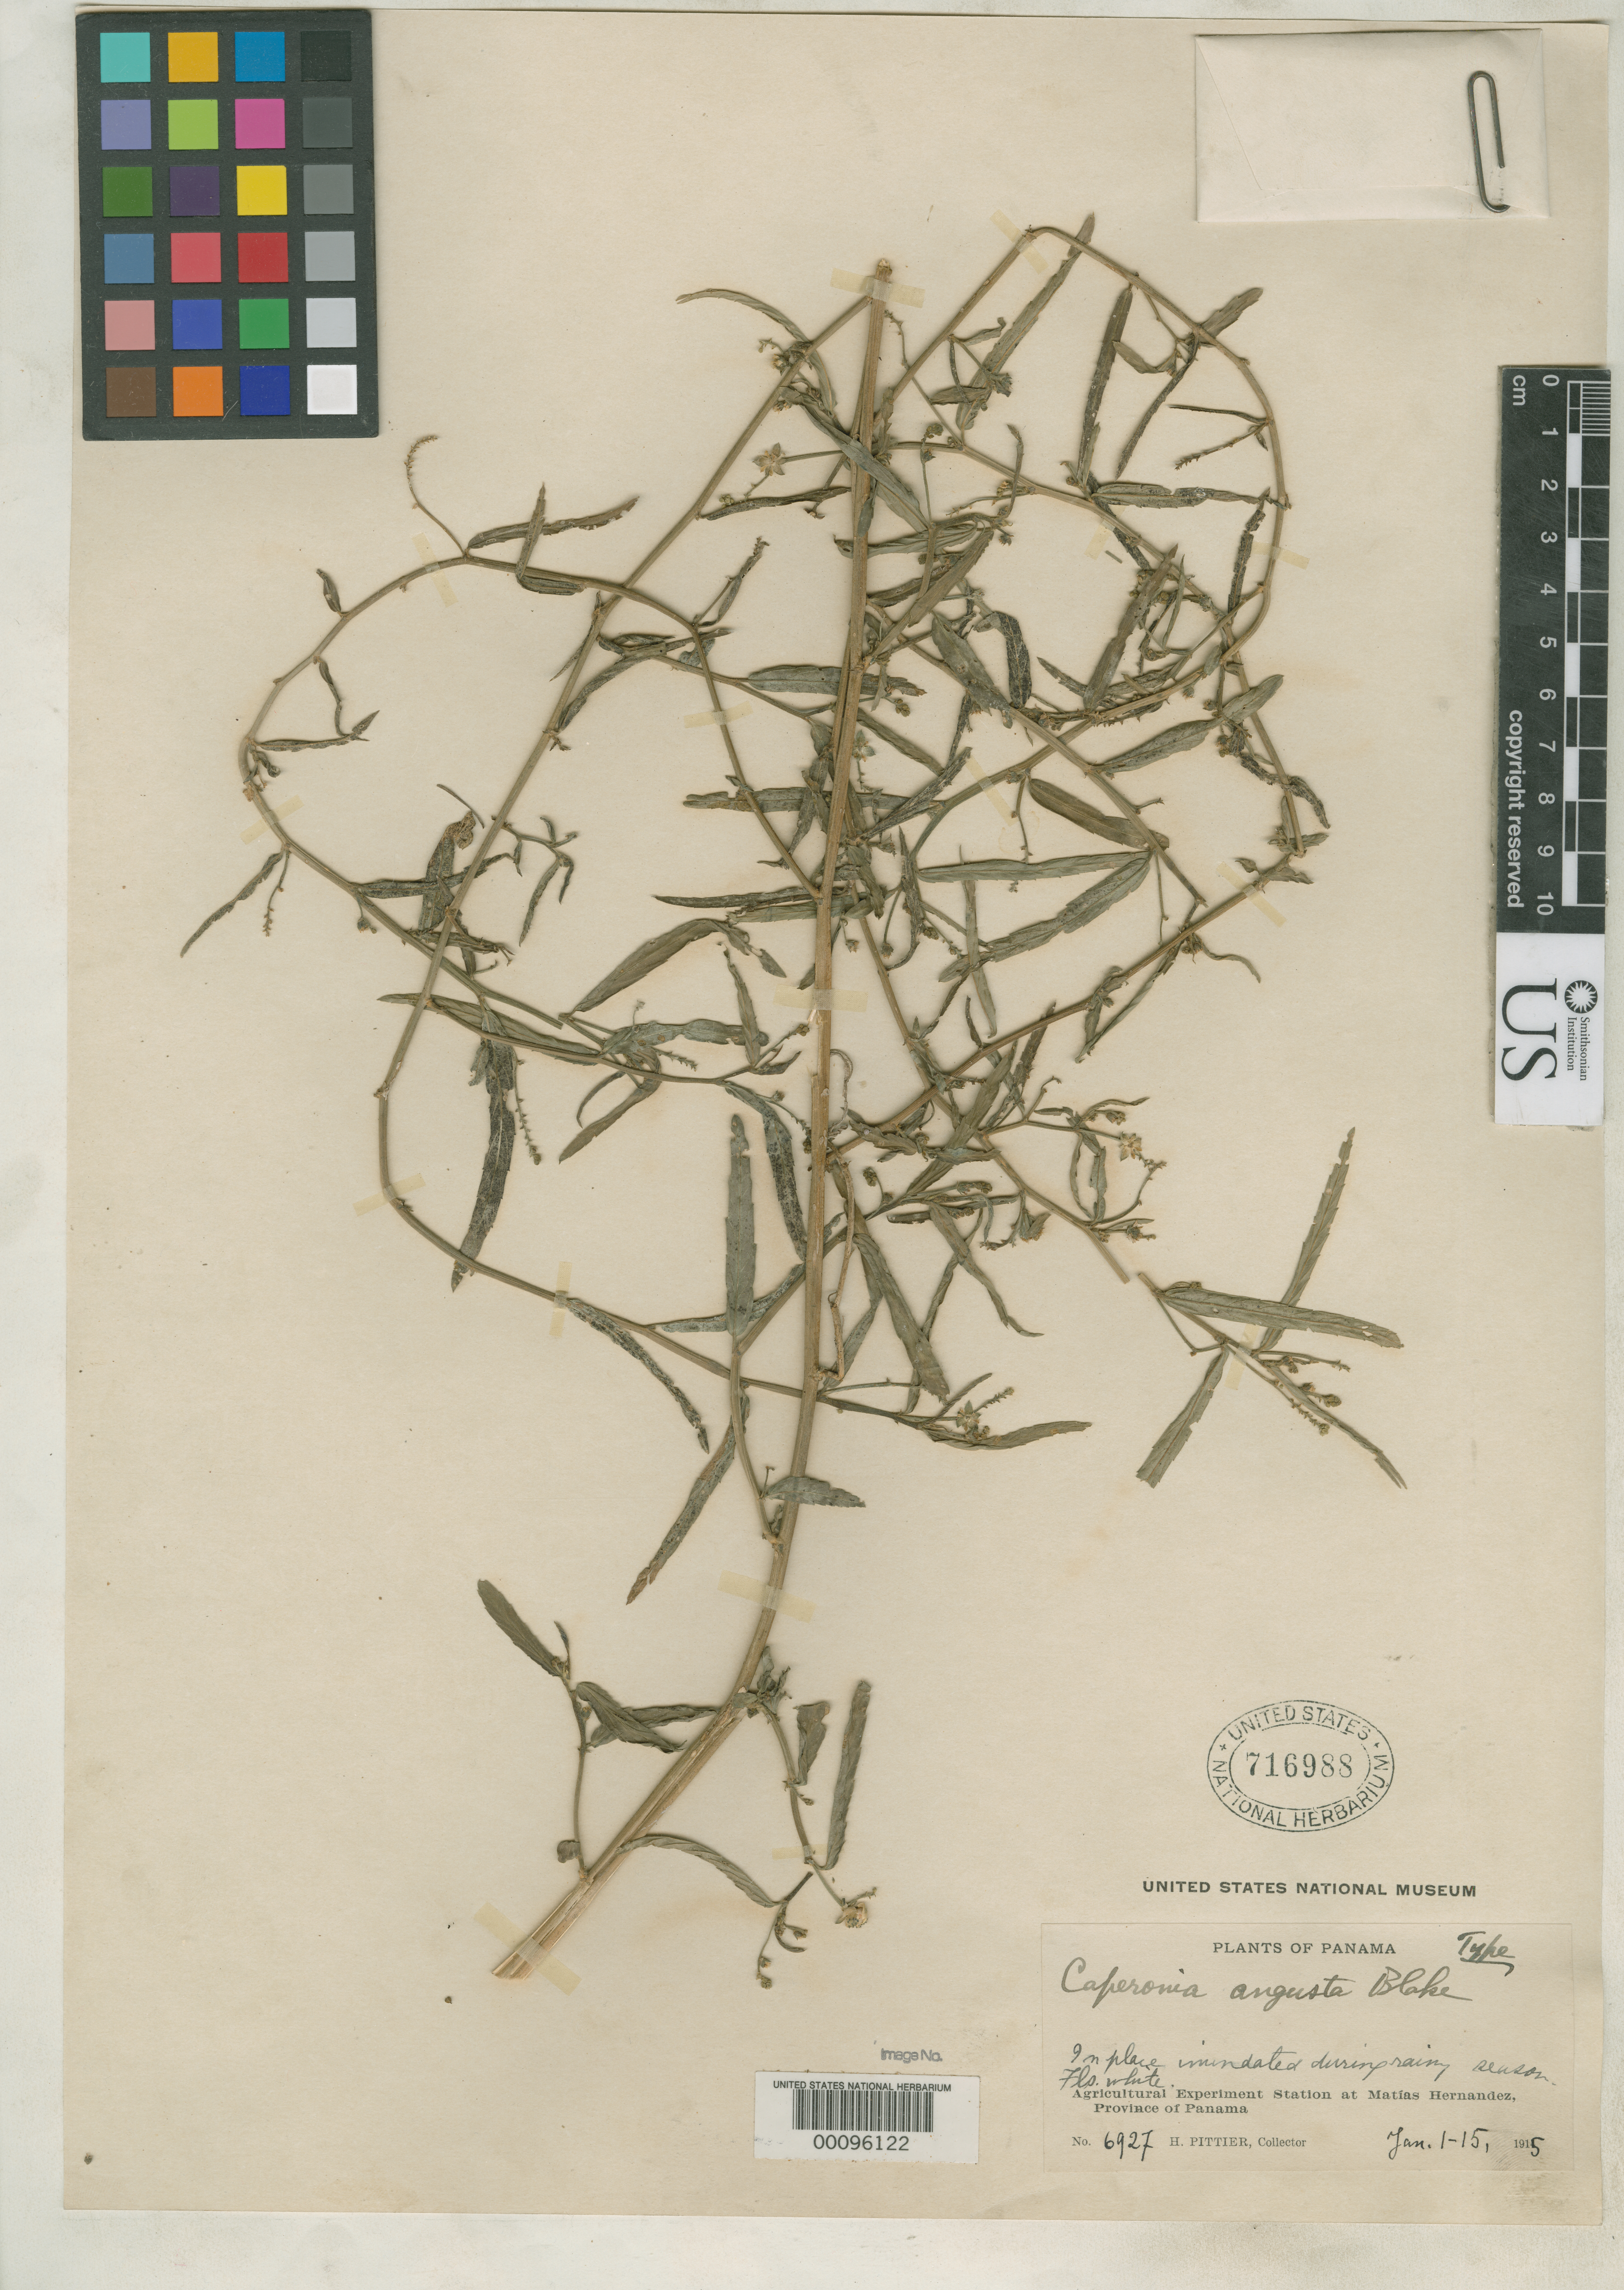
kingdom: Plantae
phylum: Tracheophyta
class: Magnoliopsida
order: Malpighiales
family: Euphorbiaceae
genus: Caperonia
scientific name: Caperonia angusta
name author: S.F. Blake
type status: Holotype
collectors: H. F. Pittier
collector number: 6927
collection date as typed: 01 Jan 1915 to 15 Jan 1915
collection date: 1915-01-01/1915-01-15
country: Panama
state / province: Panamá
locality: Agricultural Experimental Station, Matias Hernandez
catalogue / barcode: US 716988